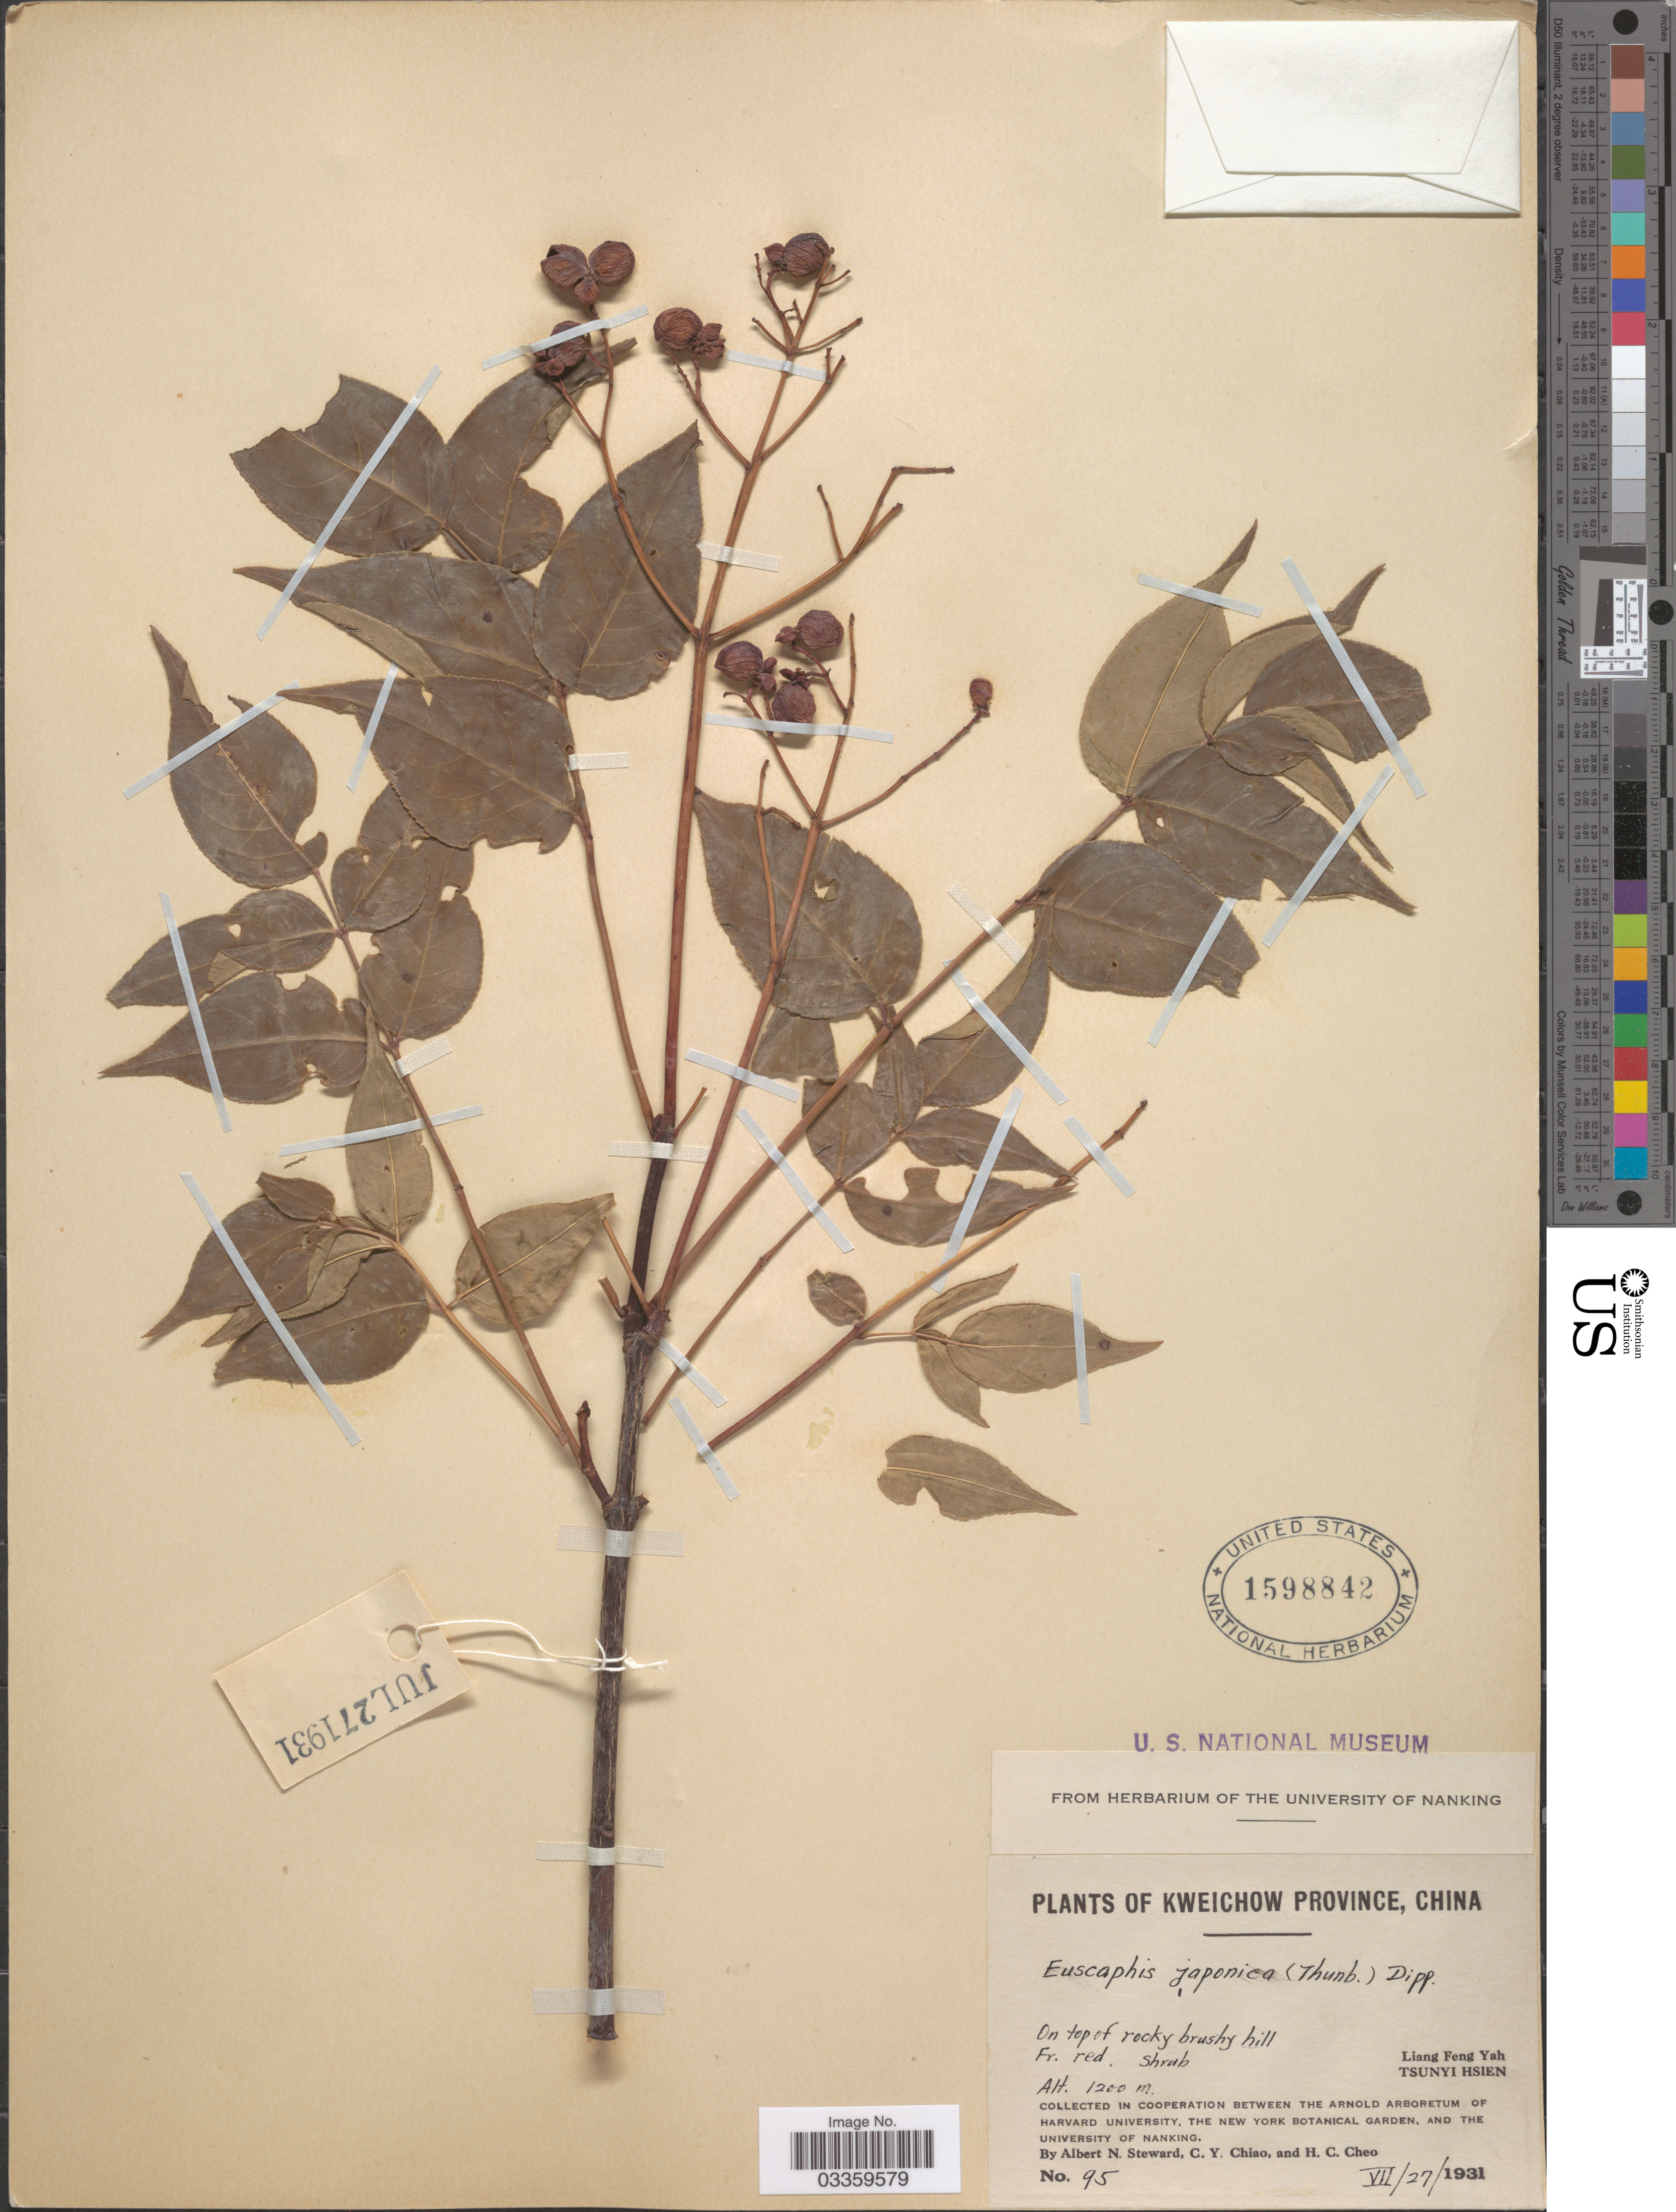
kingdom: Plantae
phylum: Tracheophyta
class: Magnoliopsida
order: Crossosomatales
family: Staphyleaceae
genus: Euscaphis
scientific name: Euscaphis japonica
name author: (Thunb.) Kanitz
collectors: A. N. Steward, C. Chaio & H. Cheo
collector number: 95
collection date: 1931-07-27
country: China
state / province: Guizhou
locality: Kweichow Province, Liang Feng Yah, Tsunyi Hsien.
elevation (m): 1200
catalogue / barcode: US 1598842